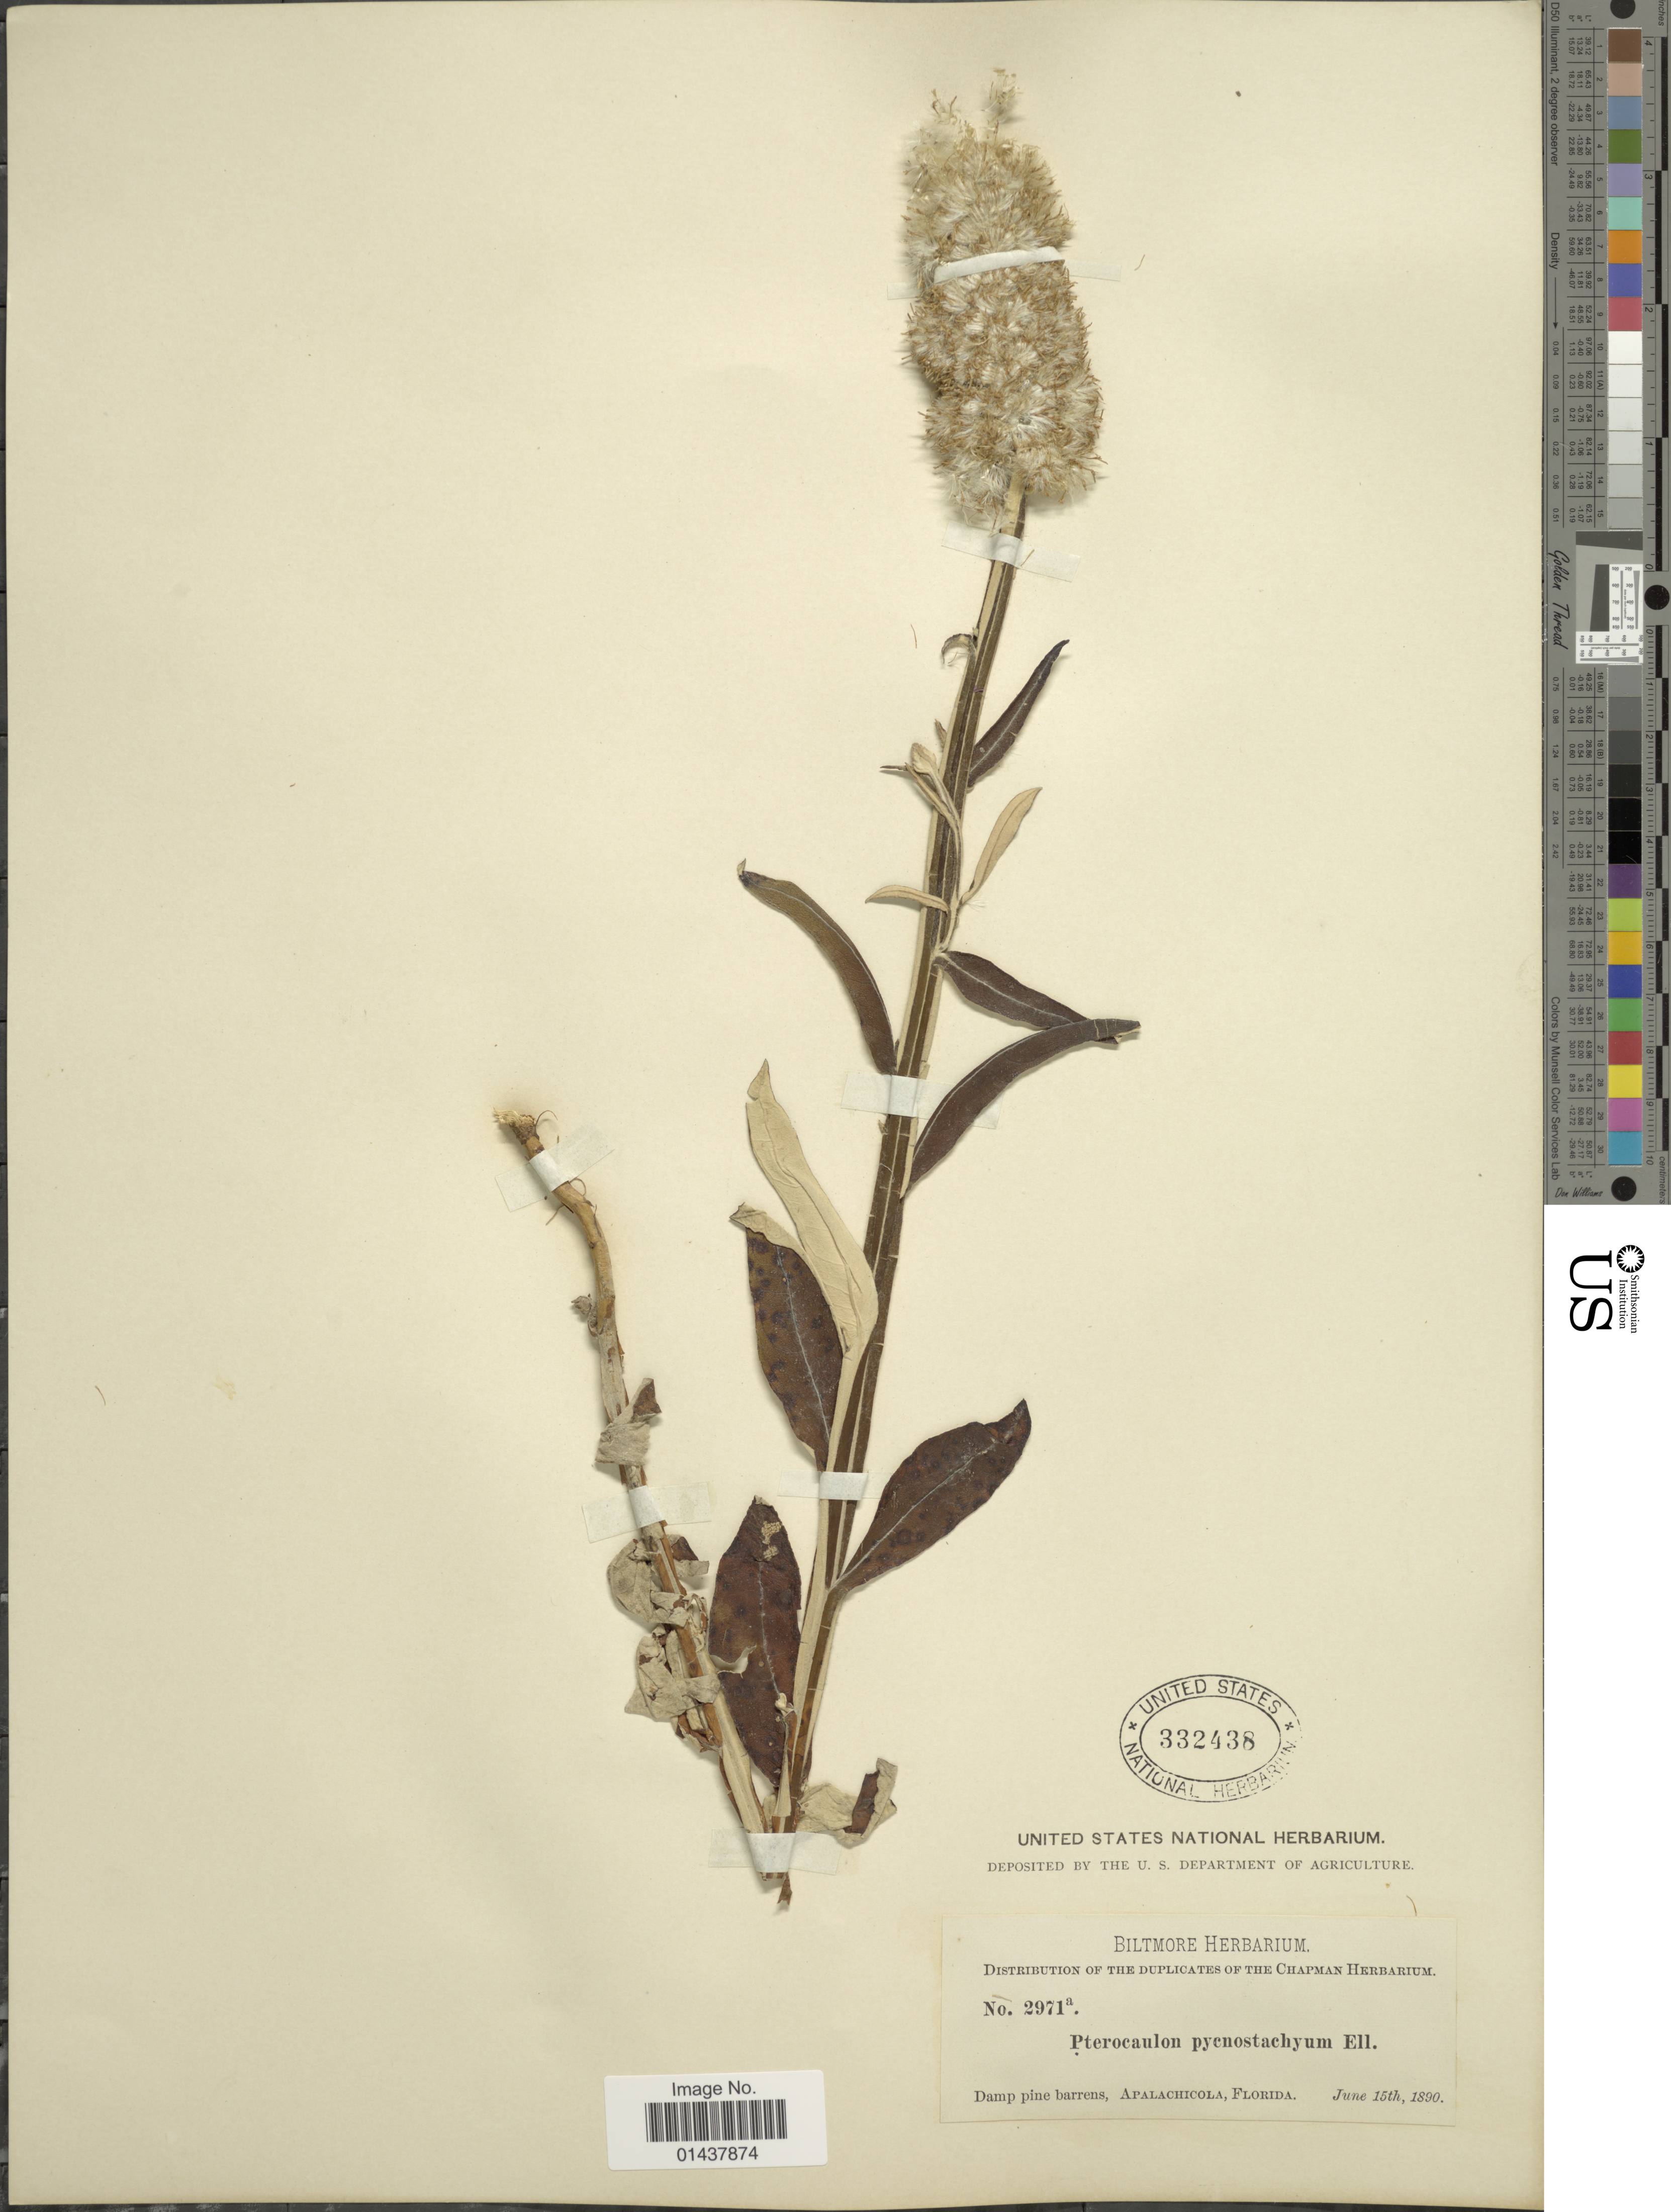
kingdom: Plantae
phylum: Tracheophyta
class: Magnoliopsida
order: Asterales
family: Asteraceae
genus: Pterocaulon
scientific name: Pterocaulon undulatum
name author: C. Mohr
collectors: ex herb. Biltmore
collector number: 297a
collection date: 1890-06-15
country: United States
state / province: Florida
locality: Apalachicola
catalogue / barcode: US 332438